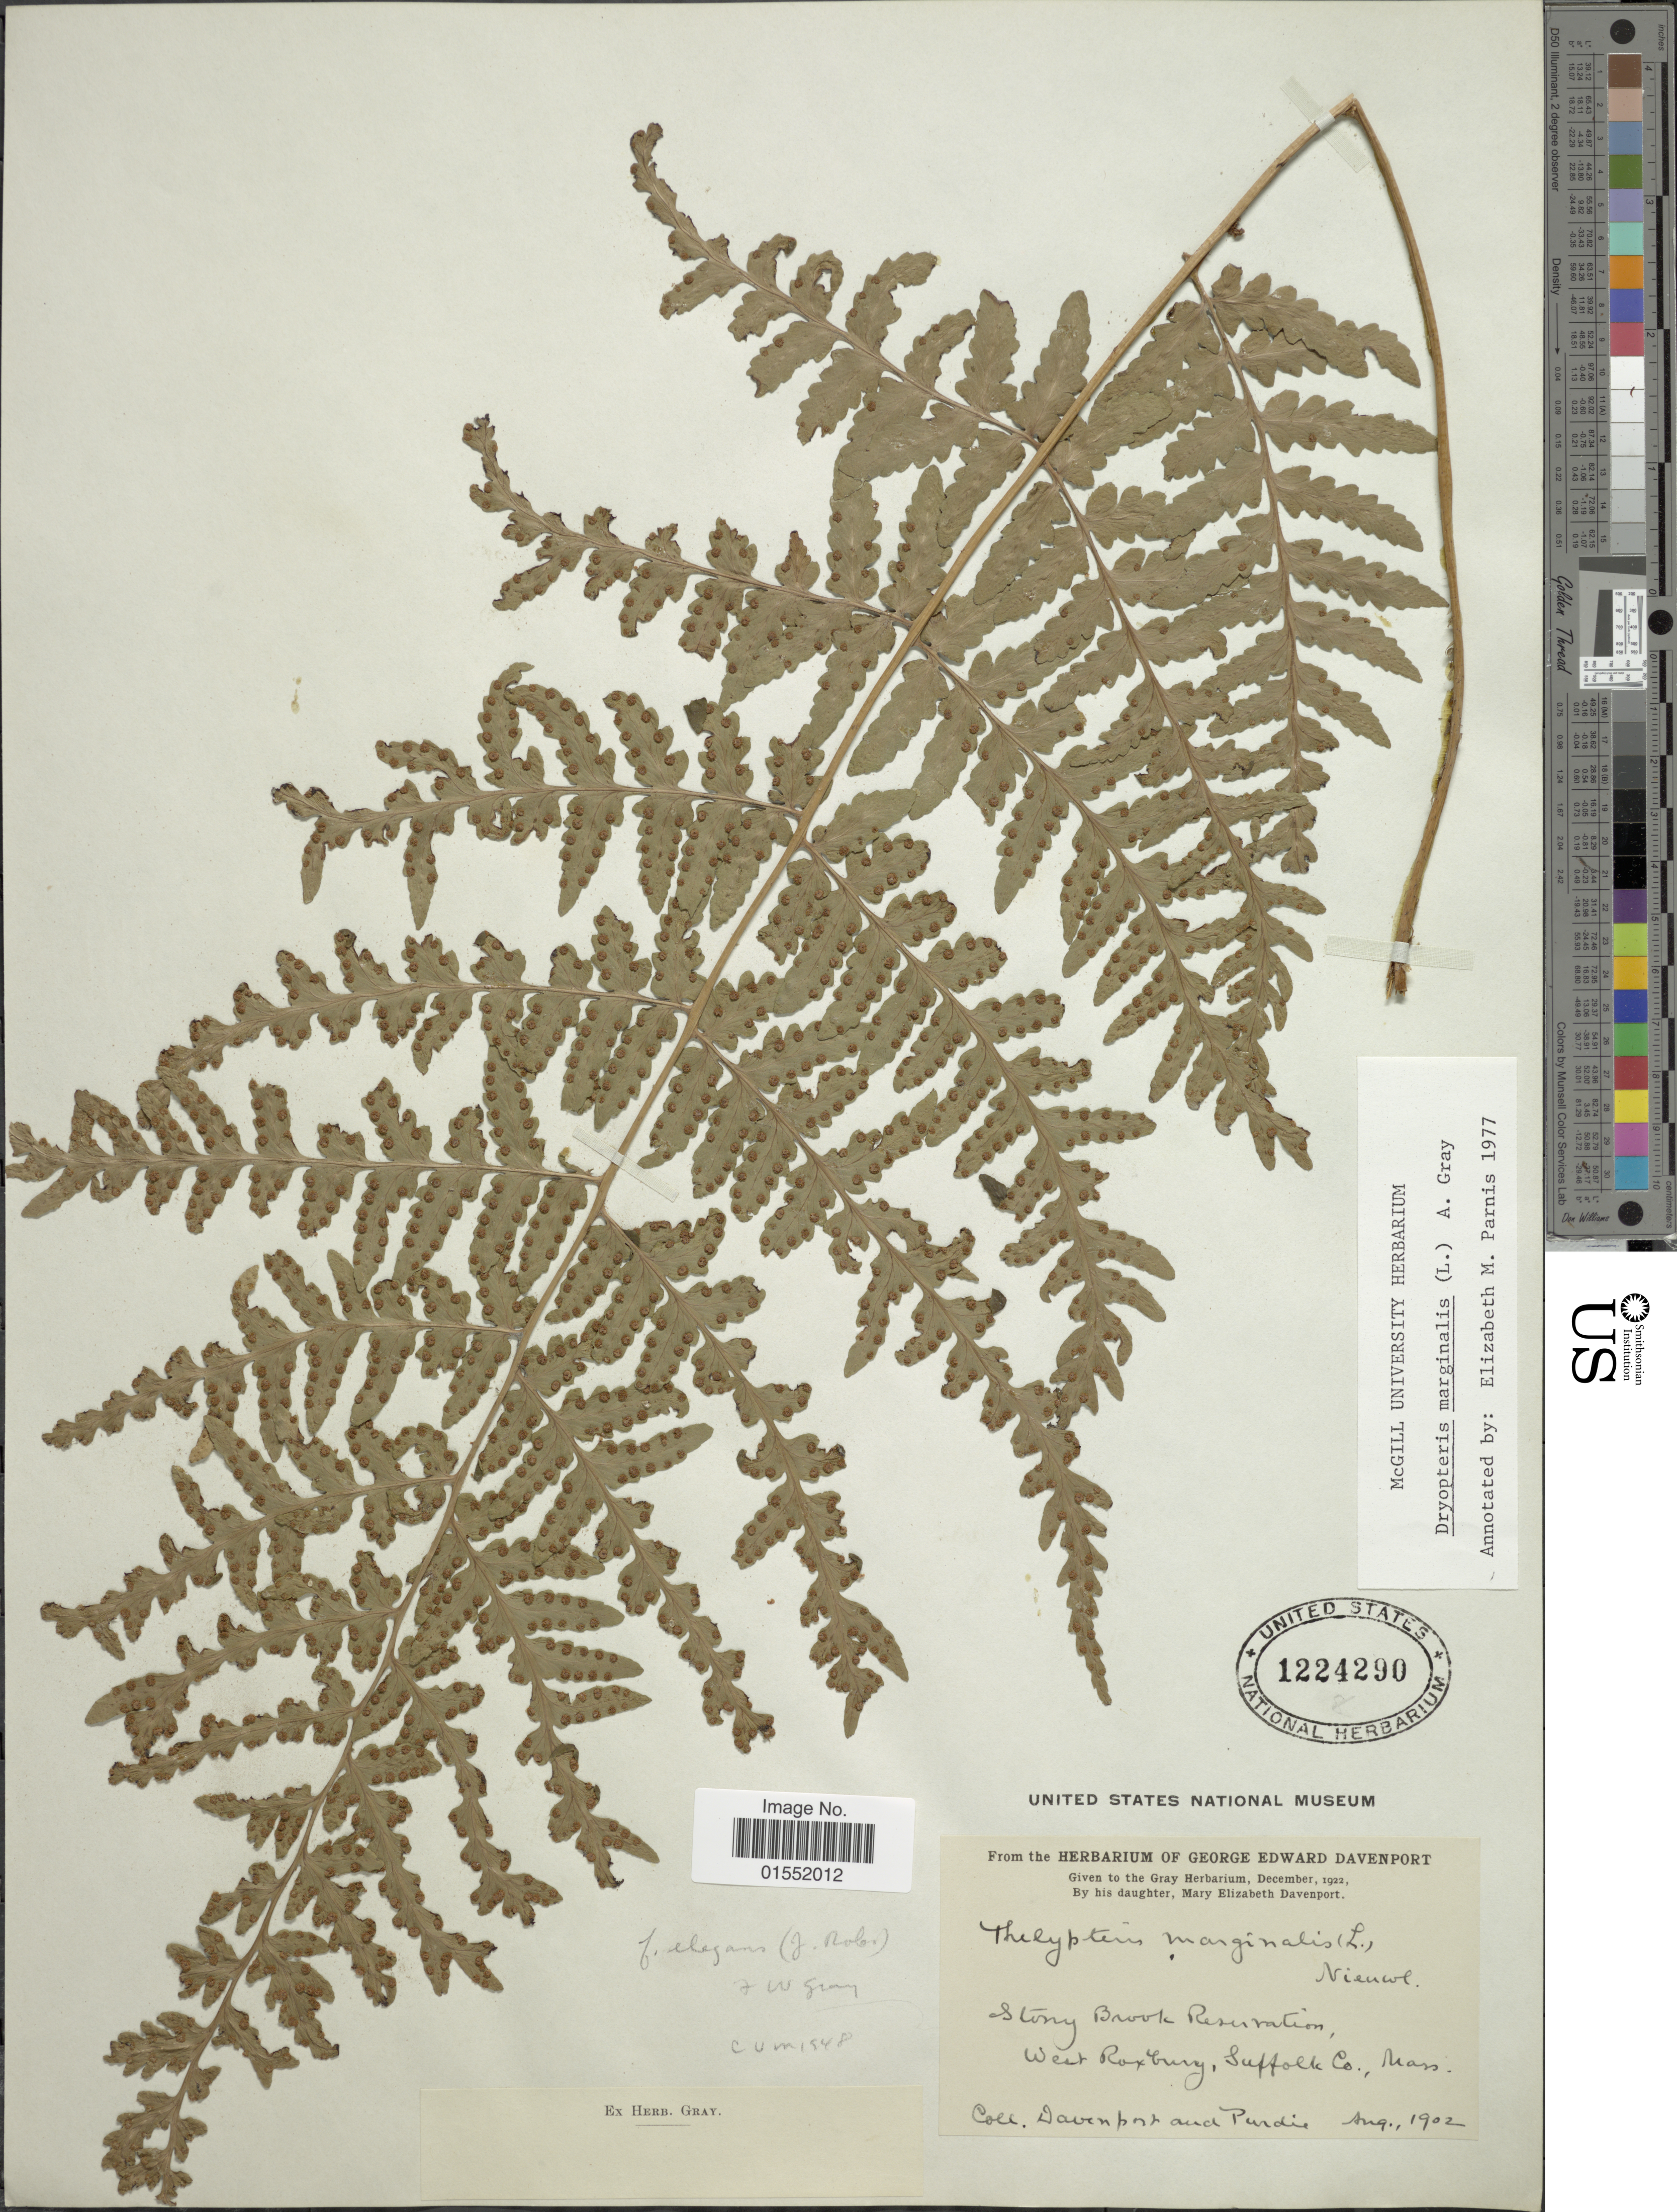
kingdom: Plantae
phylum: Tracheophyta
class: Polypodiopsida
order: Polypodiales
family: Dryopteridaceae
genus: Dryopteris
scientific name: Dryopteris marginalis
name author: (L.) A. Gray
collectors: G. E. Davenport & H. Purdie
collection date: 1902-08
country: United States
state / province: Massachusetts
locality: Stony Brook Reservation, West Roxbury, Suffolk Co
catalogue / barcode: US 1224290